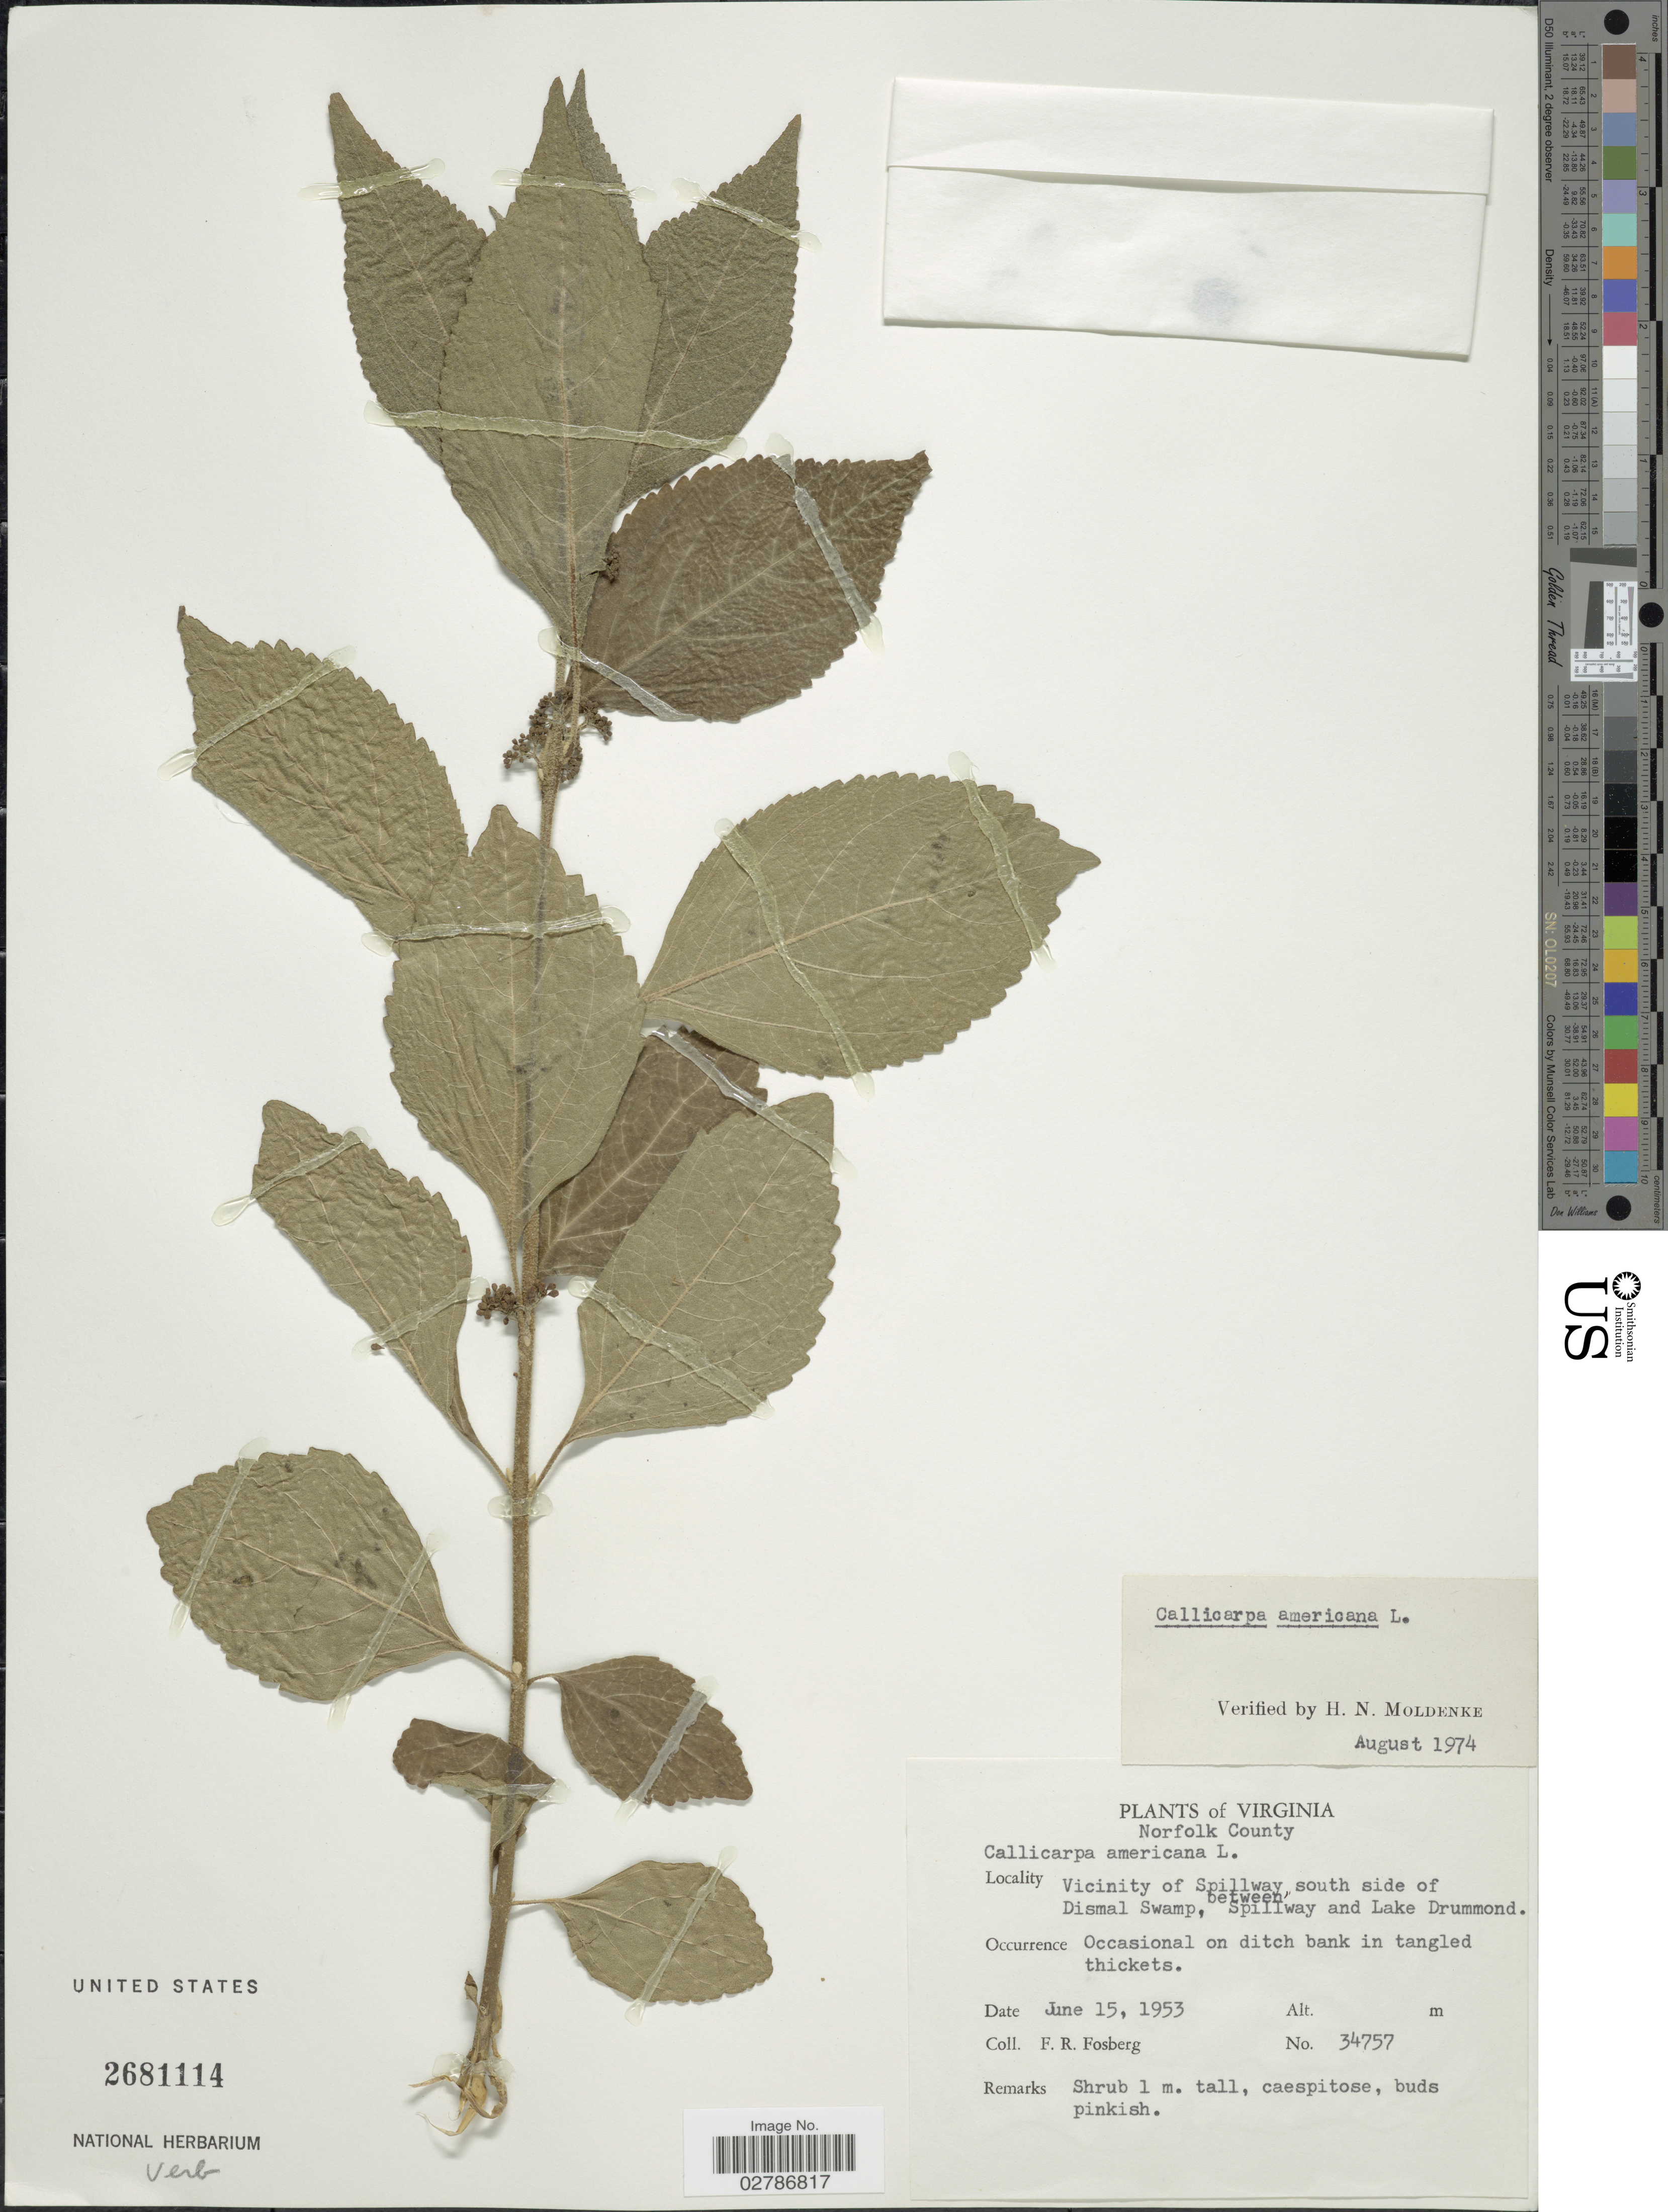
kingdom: Plantae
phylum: Tracheophyta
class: Magnoliopsida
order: Lamiales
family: Lamiaceae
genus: Callicarpa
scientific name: Callicarpa americana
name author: L.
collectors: F. R. Fosberg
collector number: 34757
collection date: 1953-06-15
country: United States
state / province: Virginia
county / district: City of Norfolk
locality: Norfolk County. Vicinity of Spillway, south side of Dismall Swamp, between Spillway and Lake Drummond.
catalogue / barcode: US 2681114